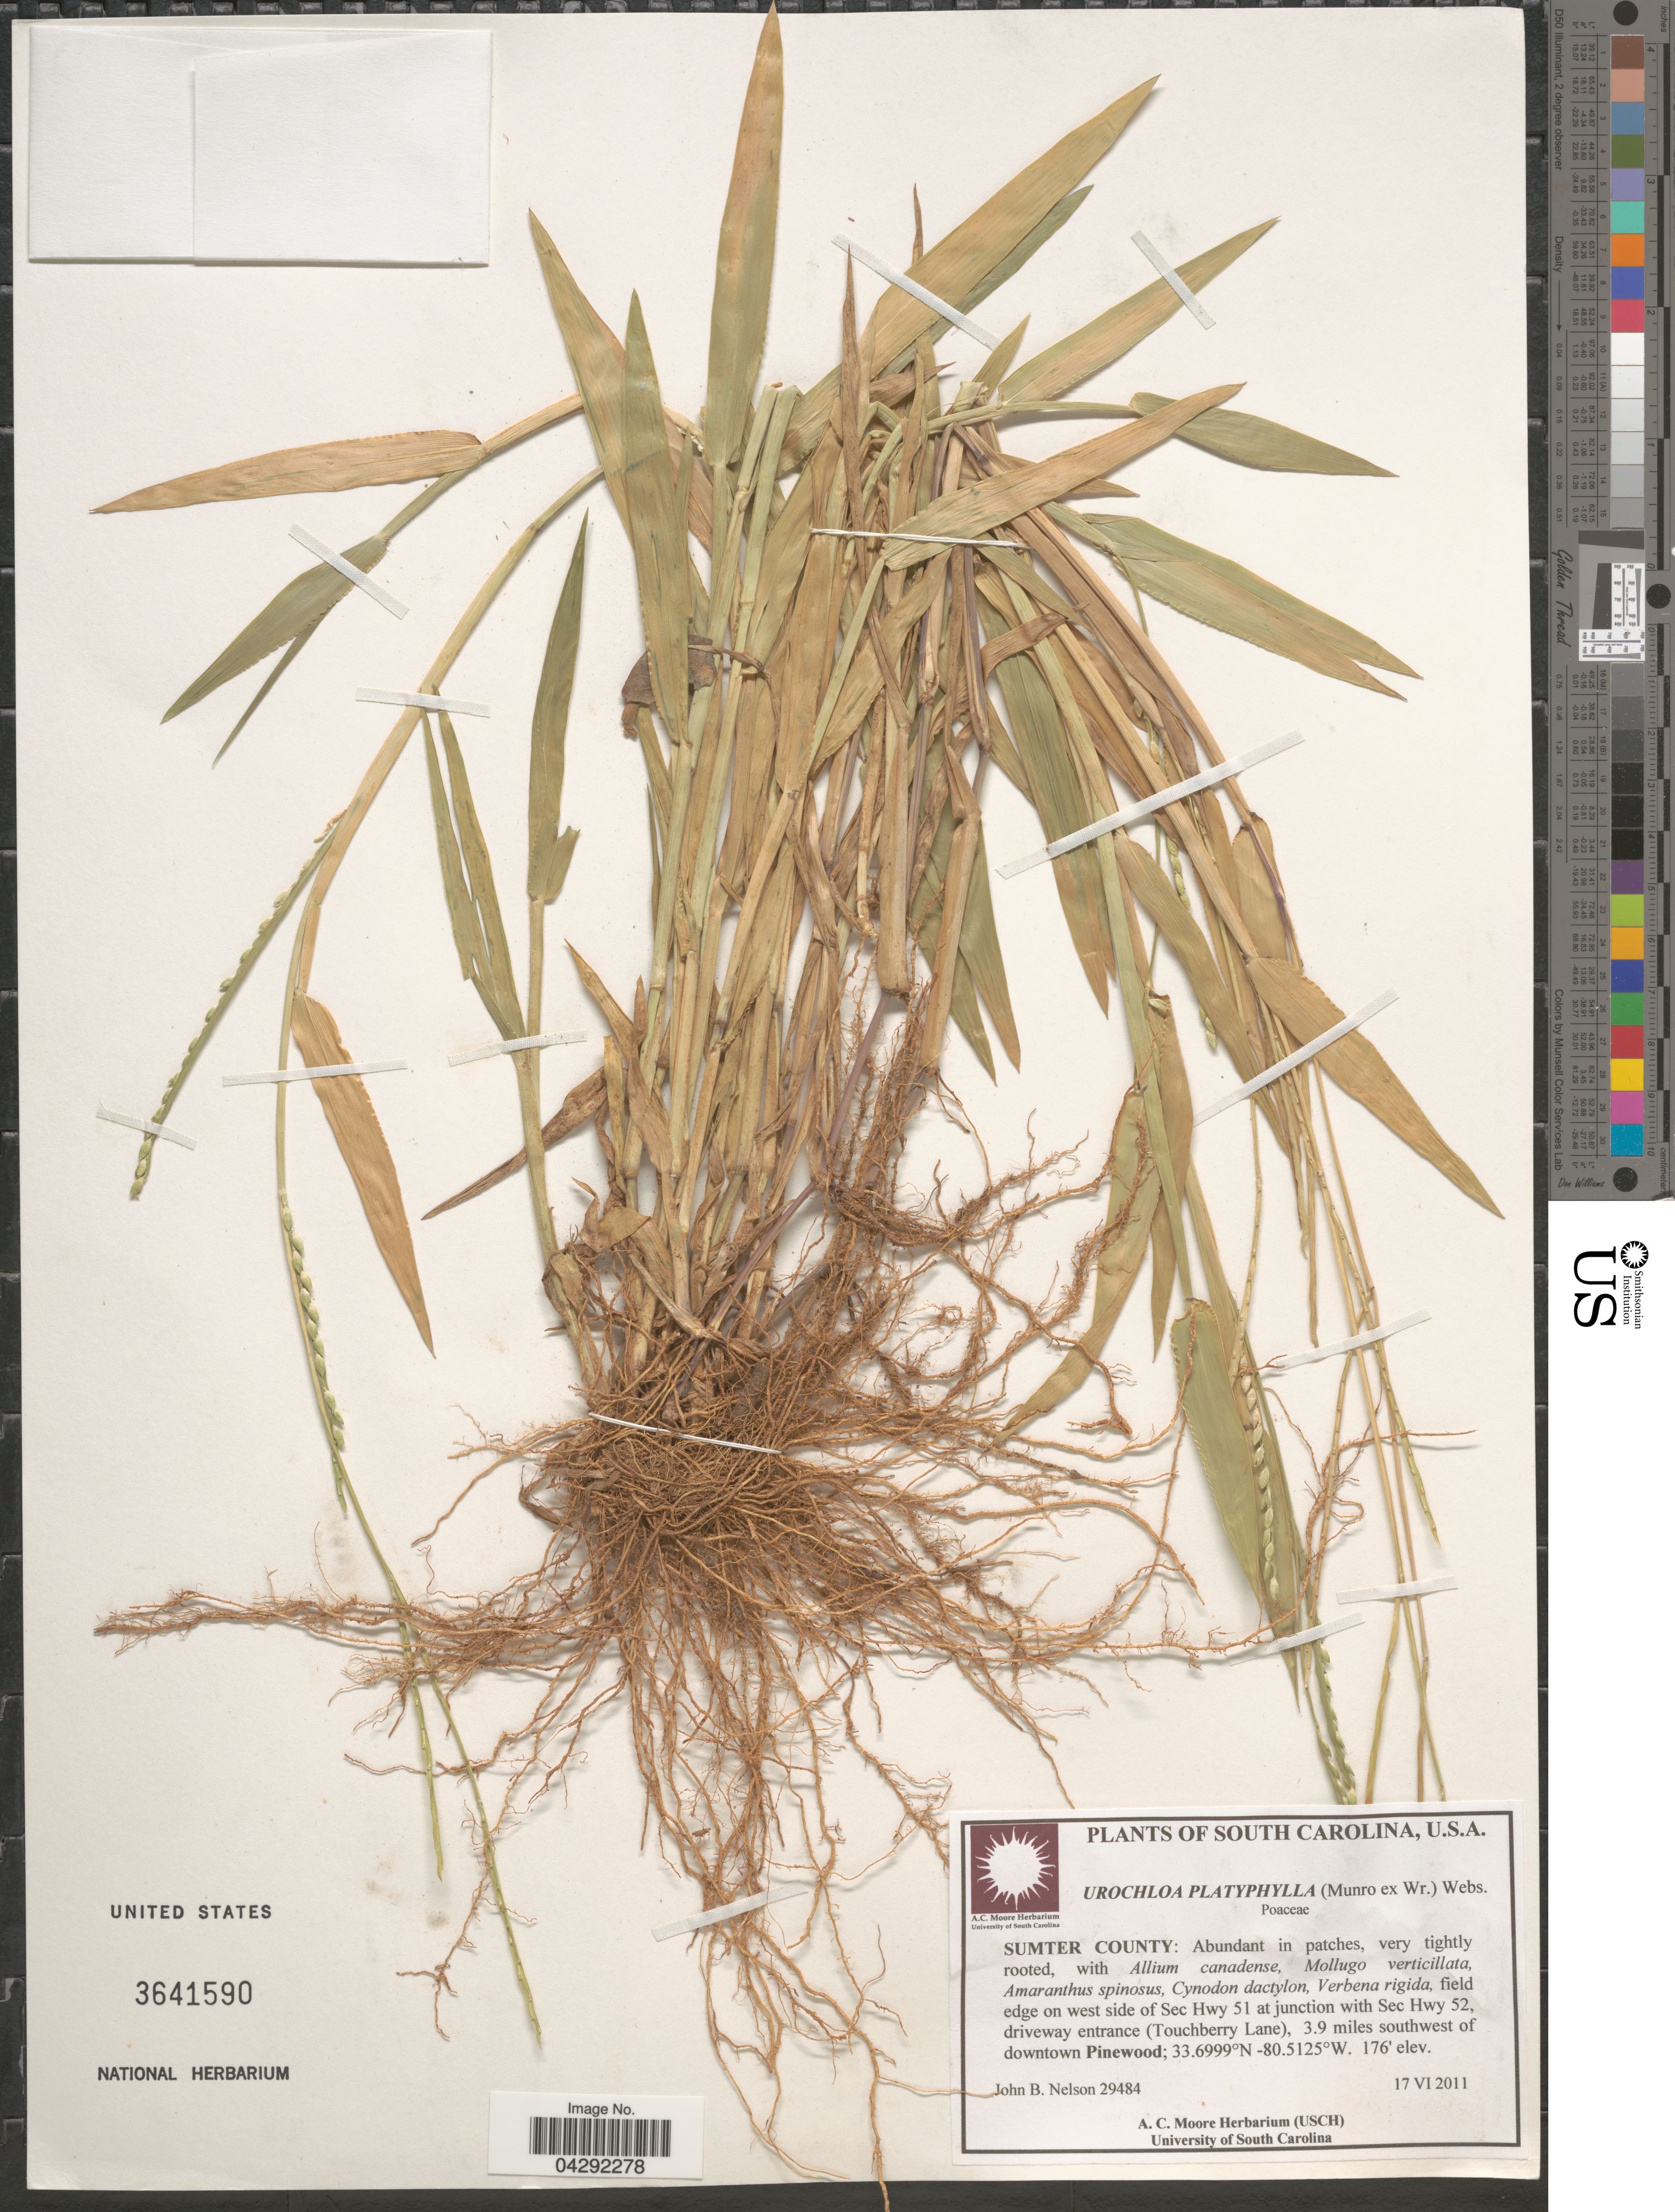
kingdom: Plantae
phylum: Tracheophyta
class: Liliopsida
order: Poales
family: Poaceae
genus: Urochloa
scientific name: Urochloa platyphylla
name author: (Munro ex C. Wright) R.D. Webster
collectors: J. B. Nelson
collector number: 29484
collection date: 2011-06-17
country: United States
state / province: South Carolina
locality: Sumter County: Field edge on west side of Sec Hwy 51 at junction with Sec Hwy 52, driveway entrance (Touchberry Lane), 3.9 miles southwest of downtown Pinewood.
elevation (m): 54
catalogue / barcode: US 3641590